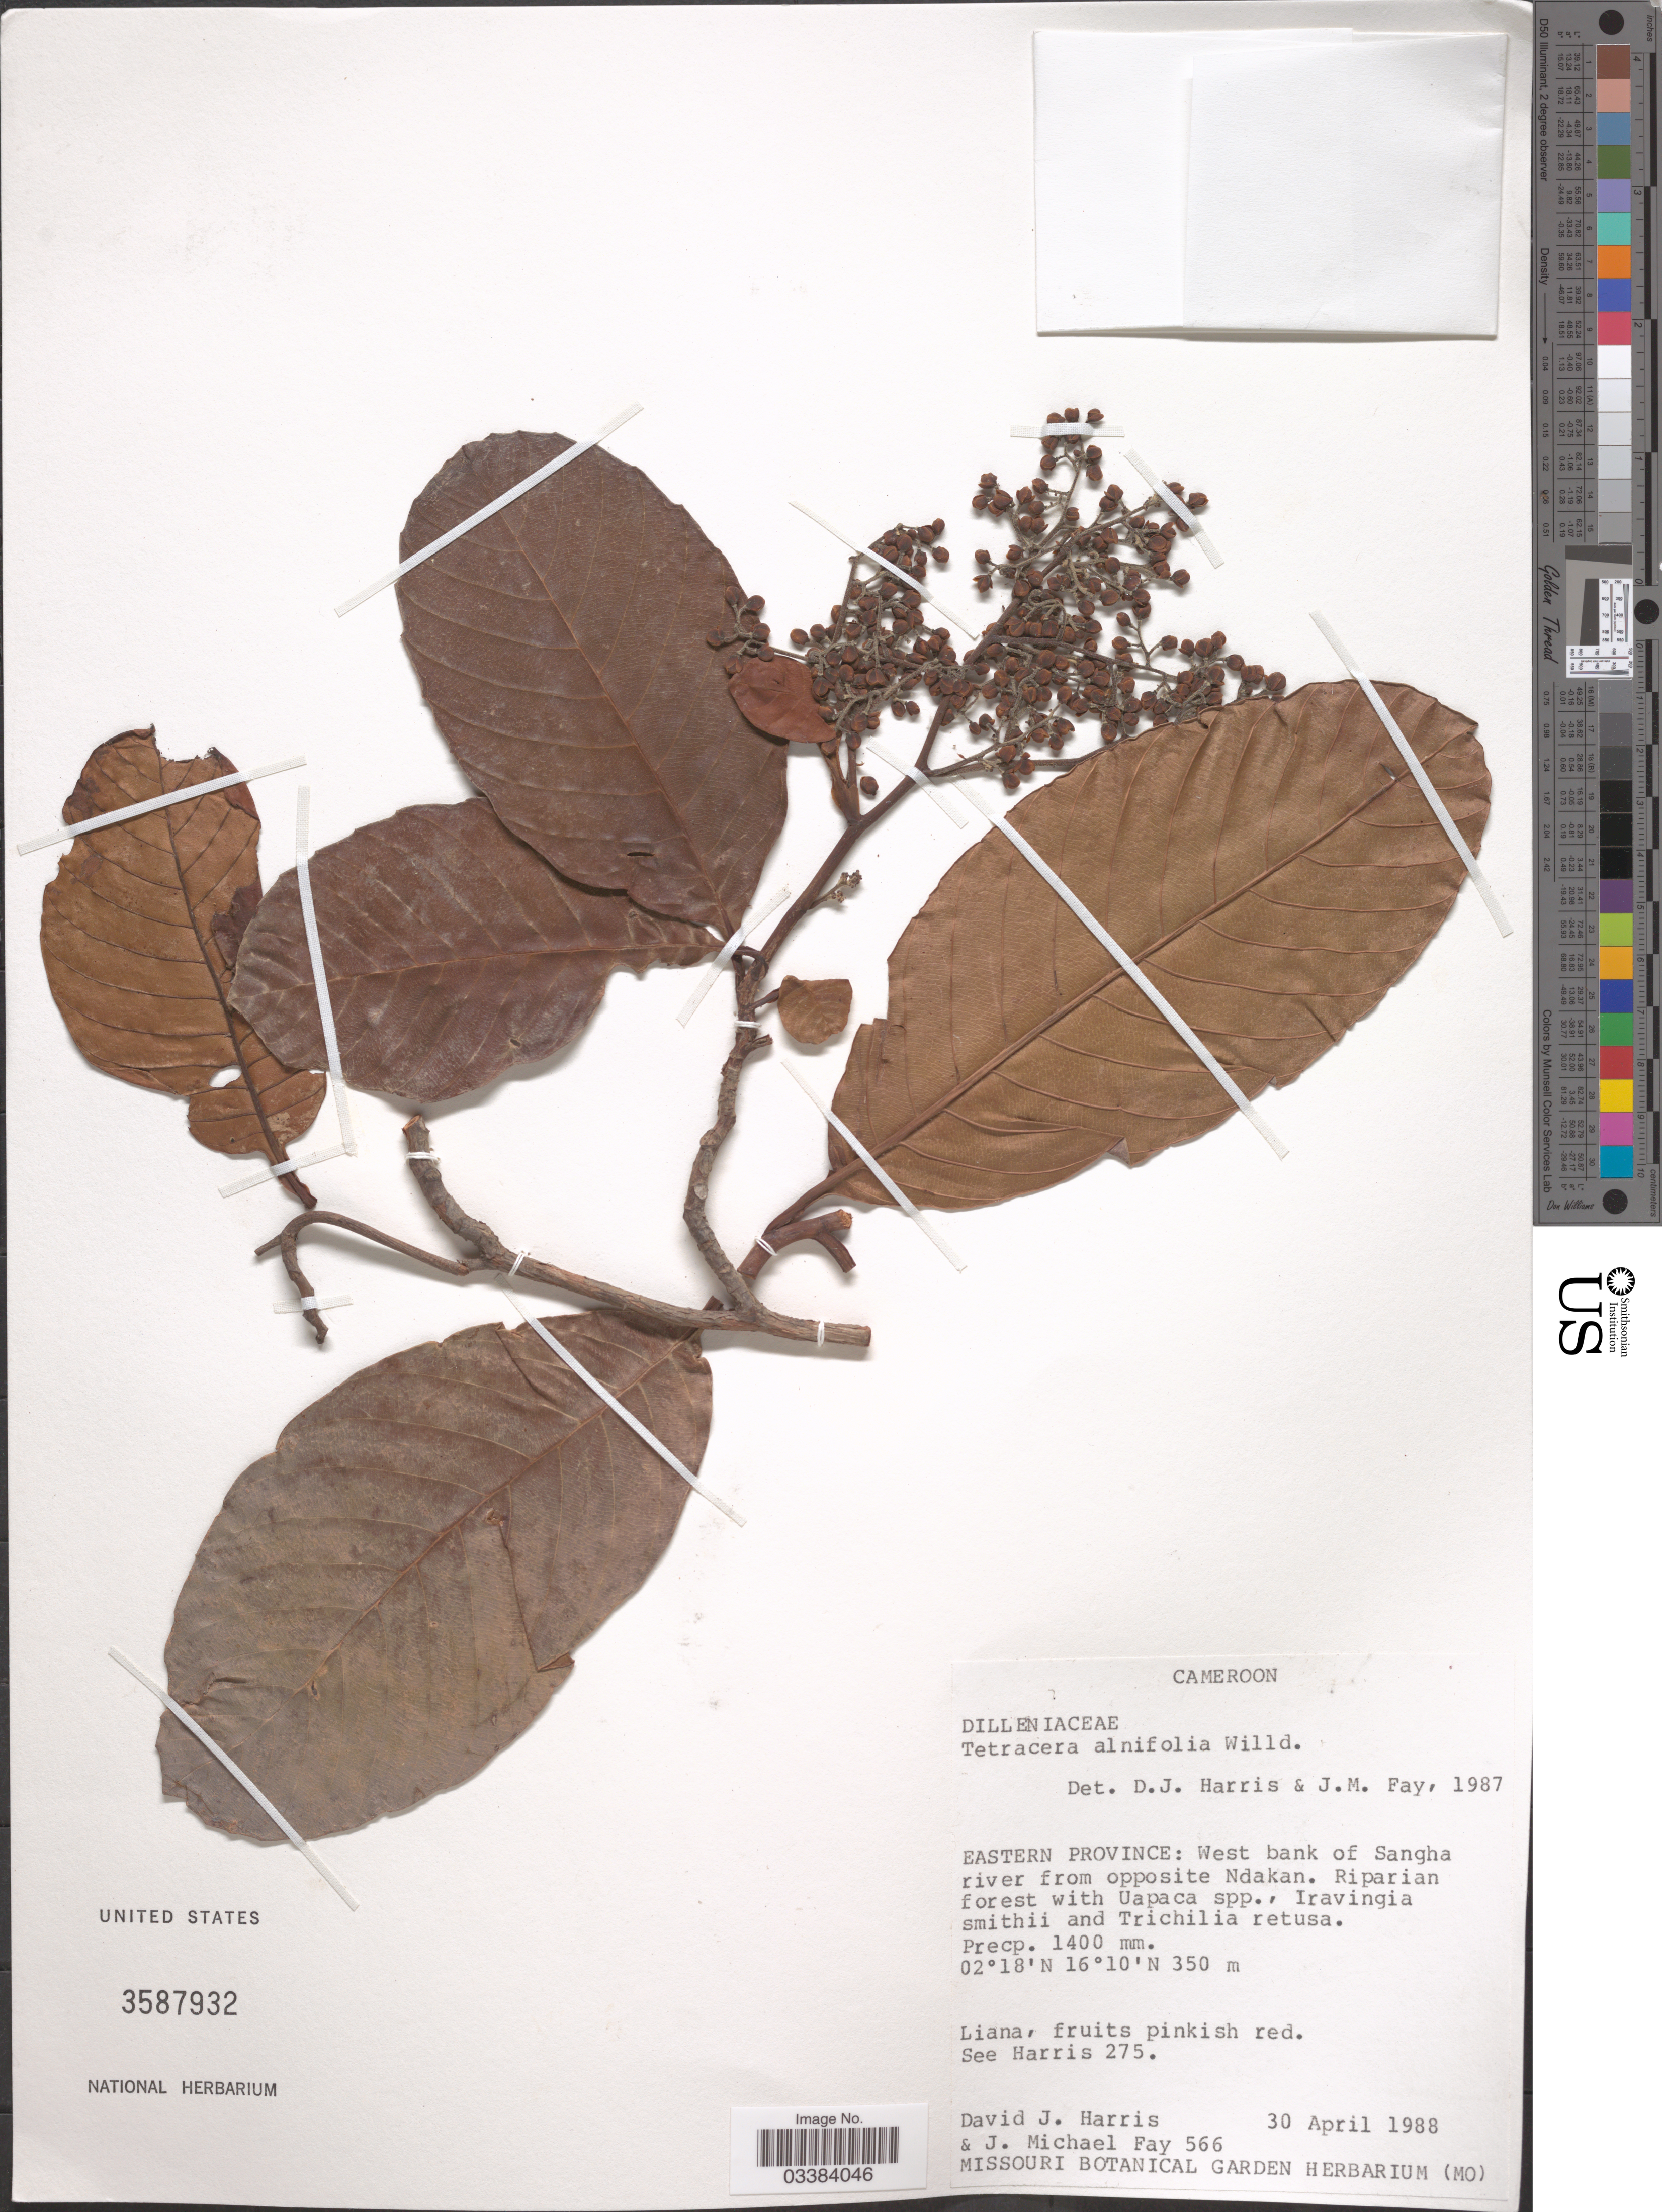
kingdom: Plantae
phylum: Tracheophyta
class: Magnoliopsida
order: Dilleniales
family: Dilleniaceae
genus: Tetracera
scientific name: Tetracera alnifolia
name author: Willd.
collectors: D. J. Harris & J. M. Fay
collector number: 566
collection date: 1988-04-30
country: Cameroon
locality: Cameroon. Eastern Province: West bank of Sangha river from opposite Ndakan.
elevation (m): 350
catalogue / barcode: US 3587932